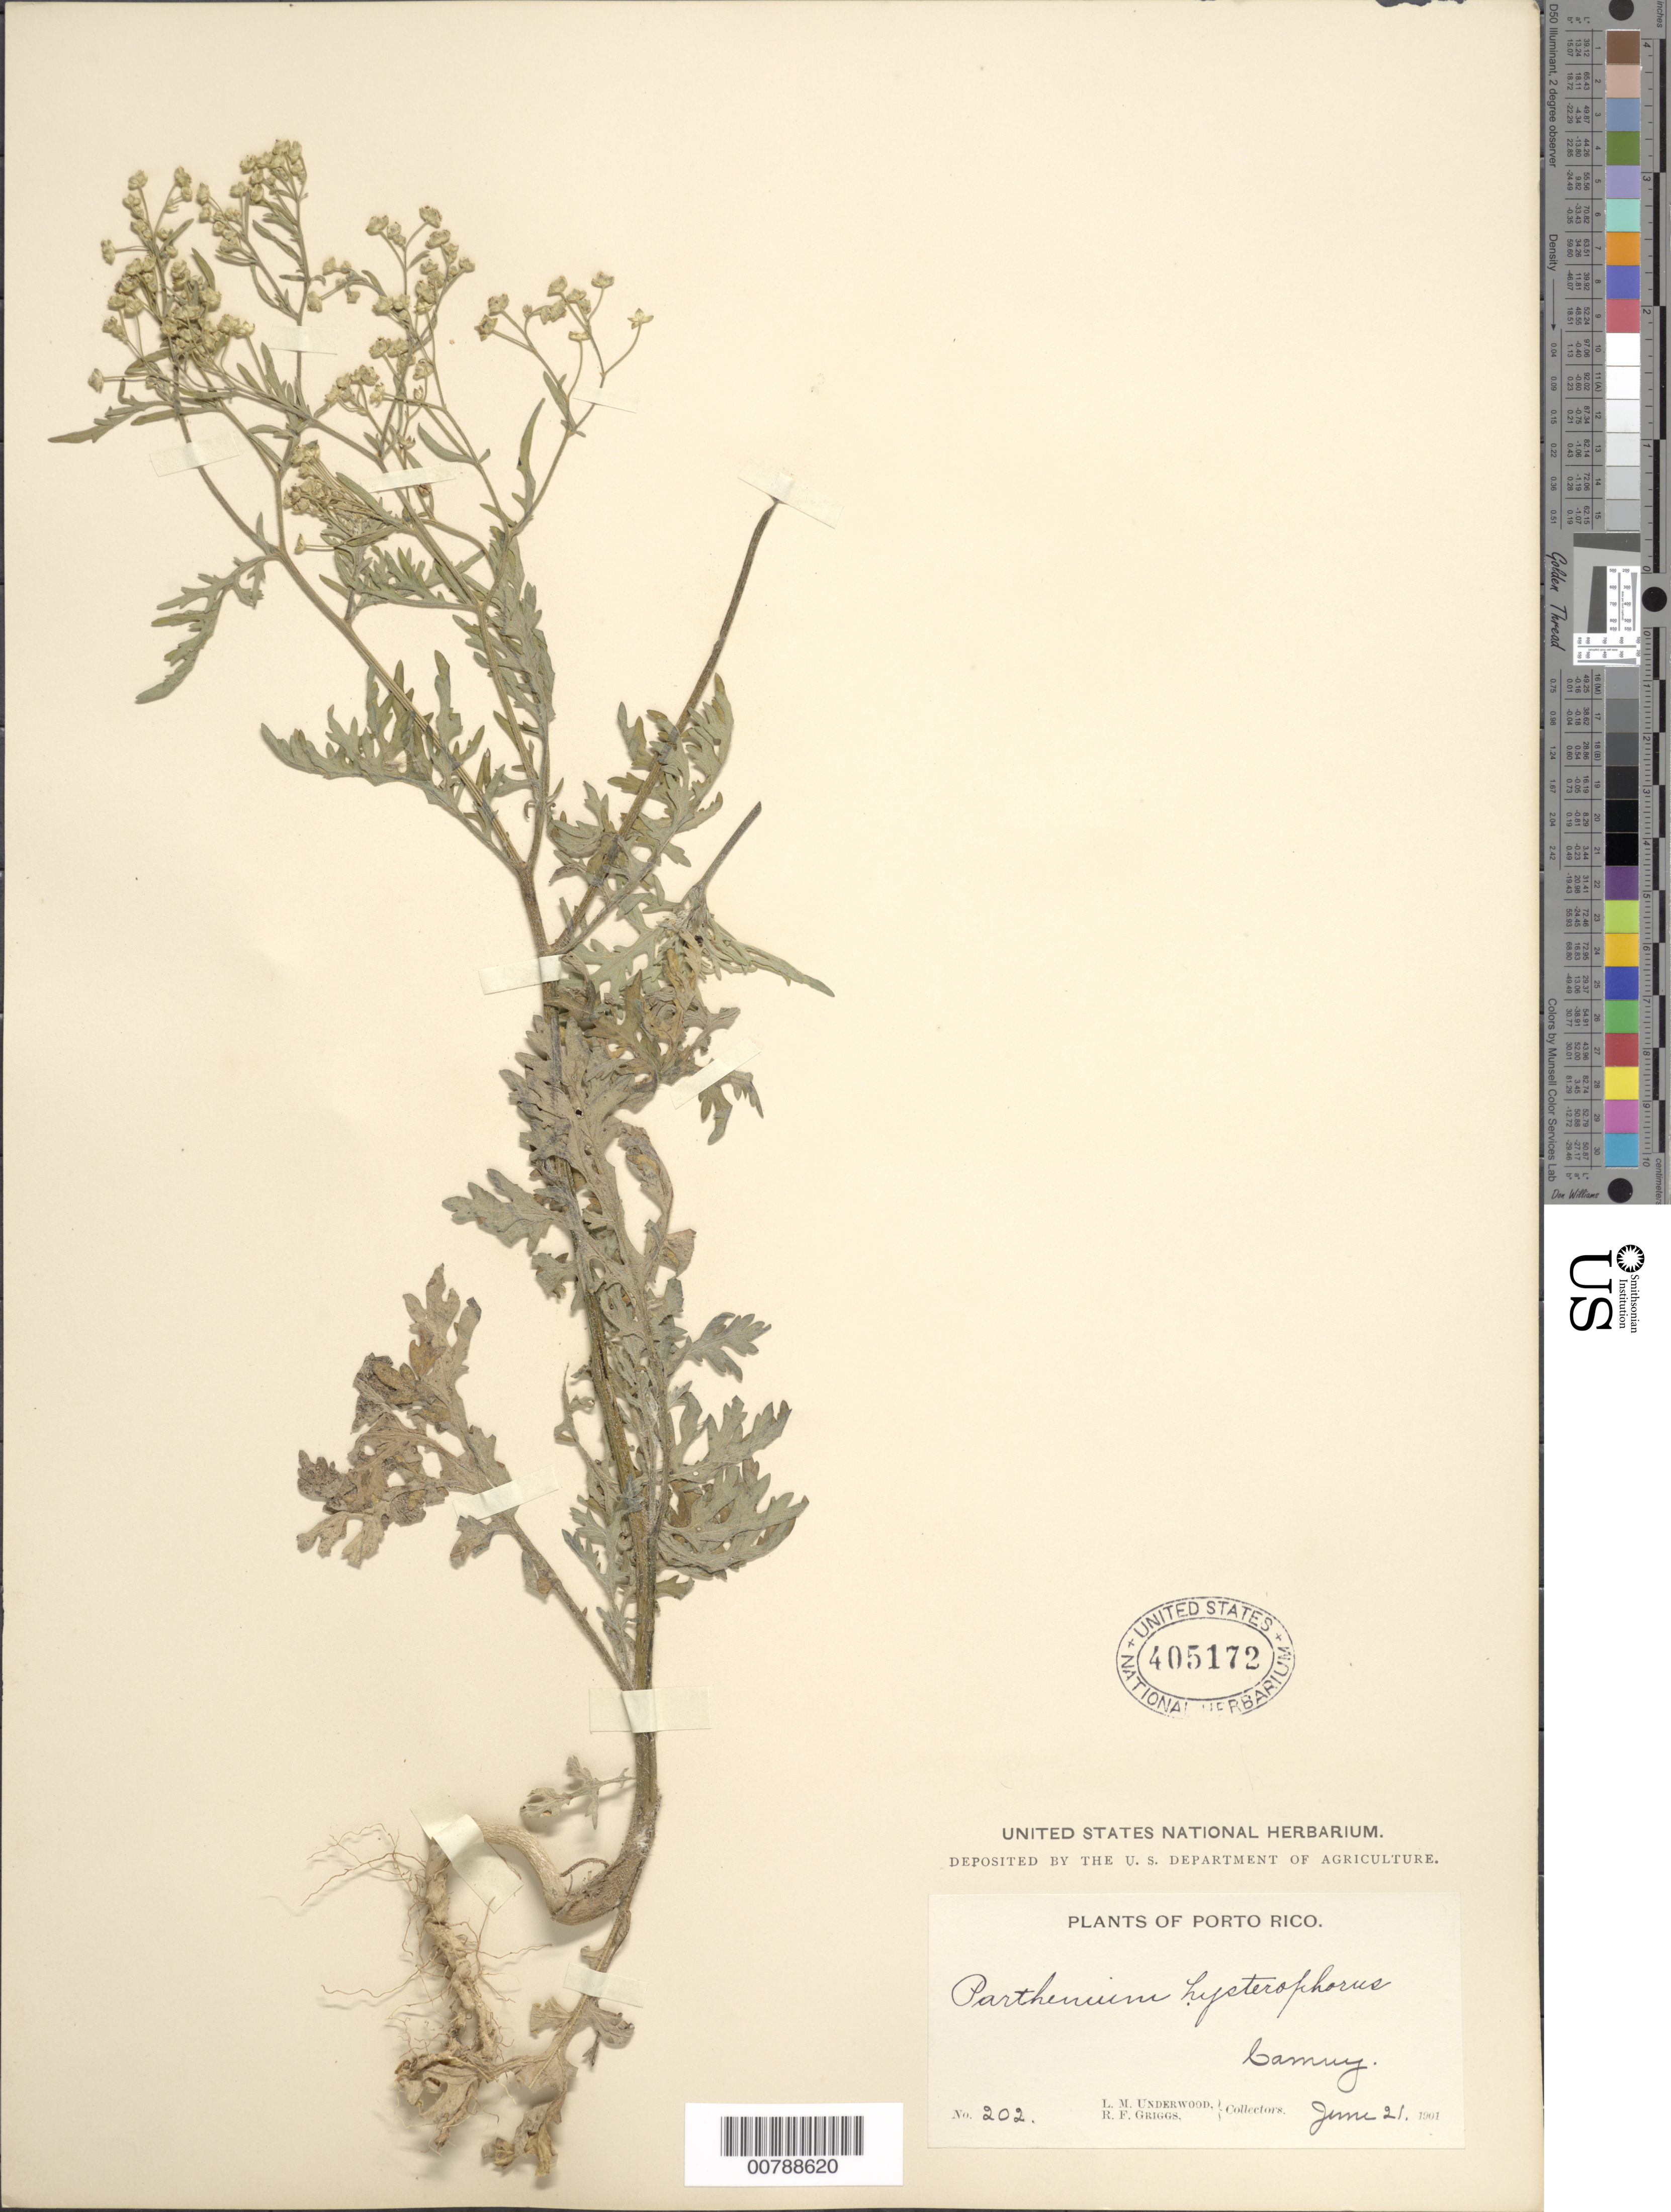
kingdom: Plantae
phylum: Tracheophyta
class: Magnoliopsida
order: Asterales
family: Asteraceae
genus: Parthenium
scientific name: Parthenium hysterophorus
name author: L.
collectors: L. M. Underwood & R. F. Griggs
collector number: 202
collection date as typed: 21 Jun 1901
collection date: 1901-06-21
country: Puerto Rico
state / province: Camuy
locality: Camuy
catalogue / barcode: US 405172